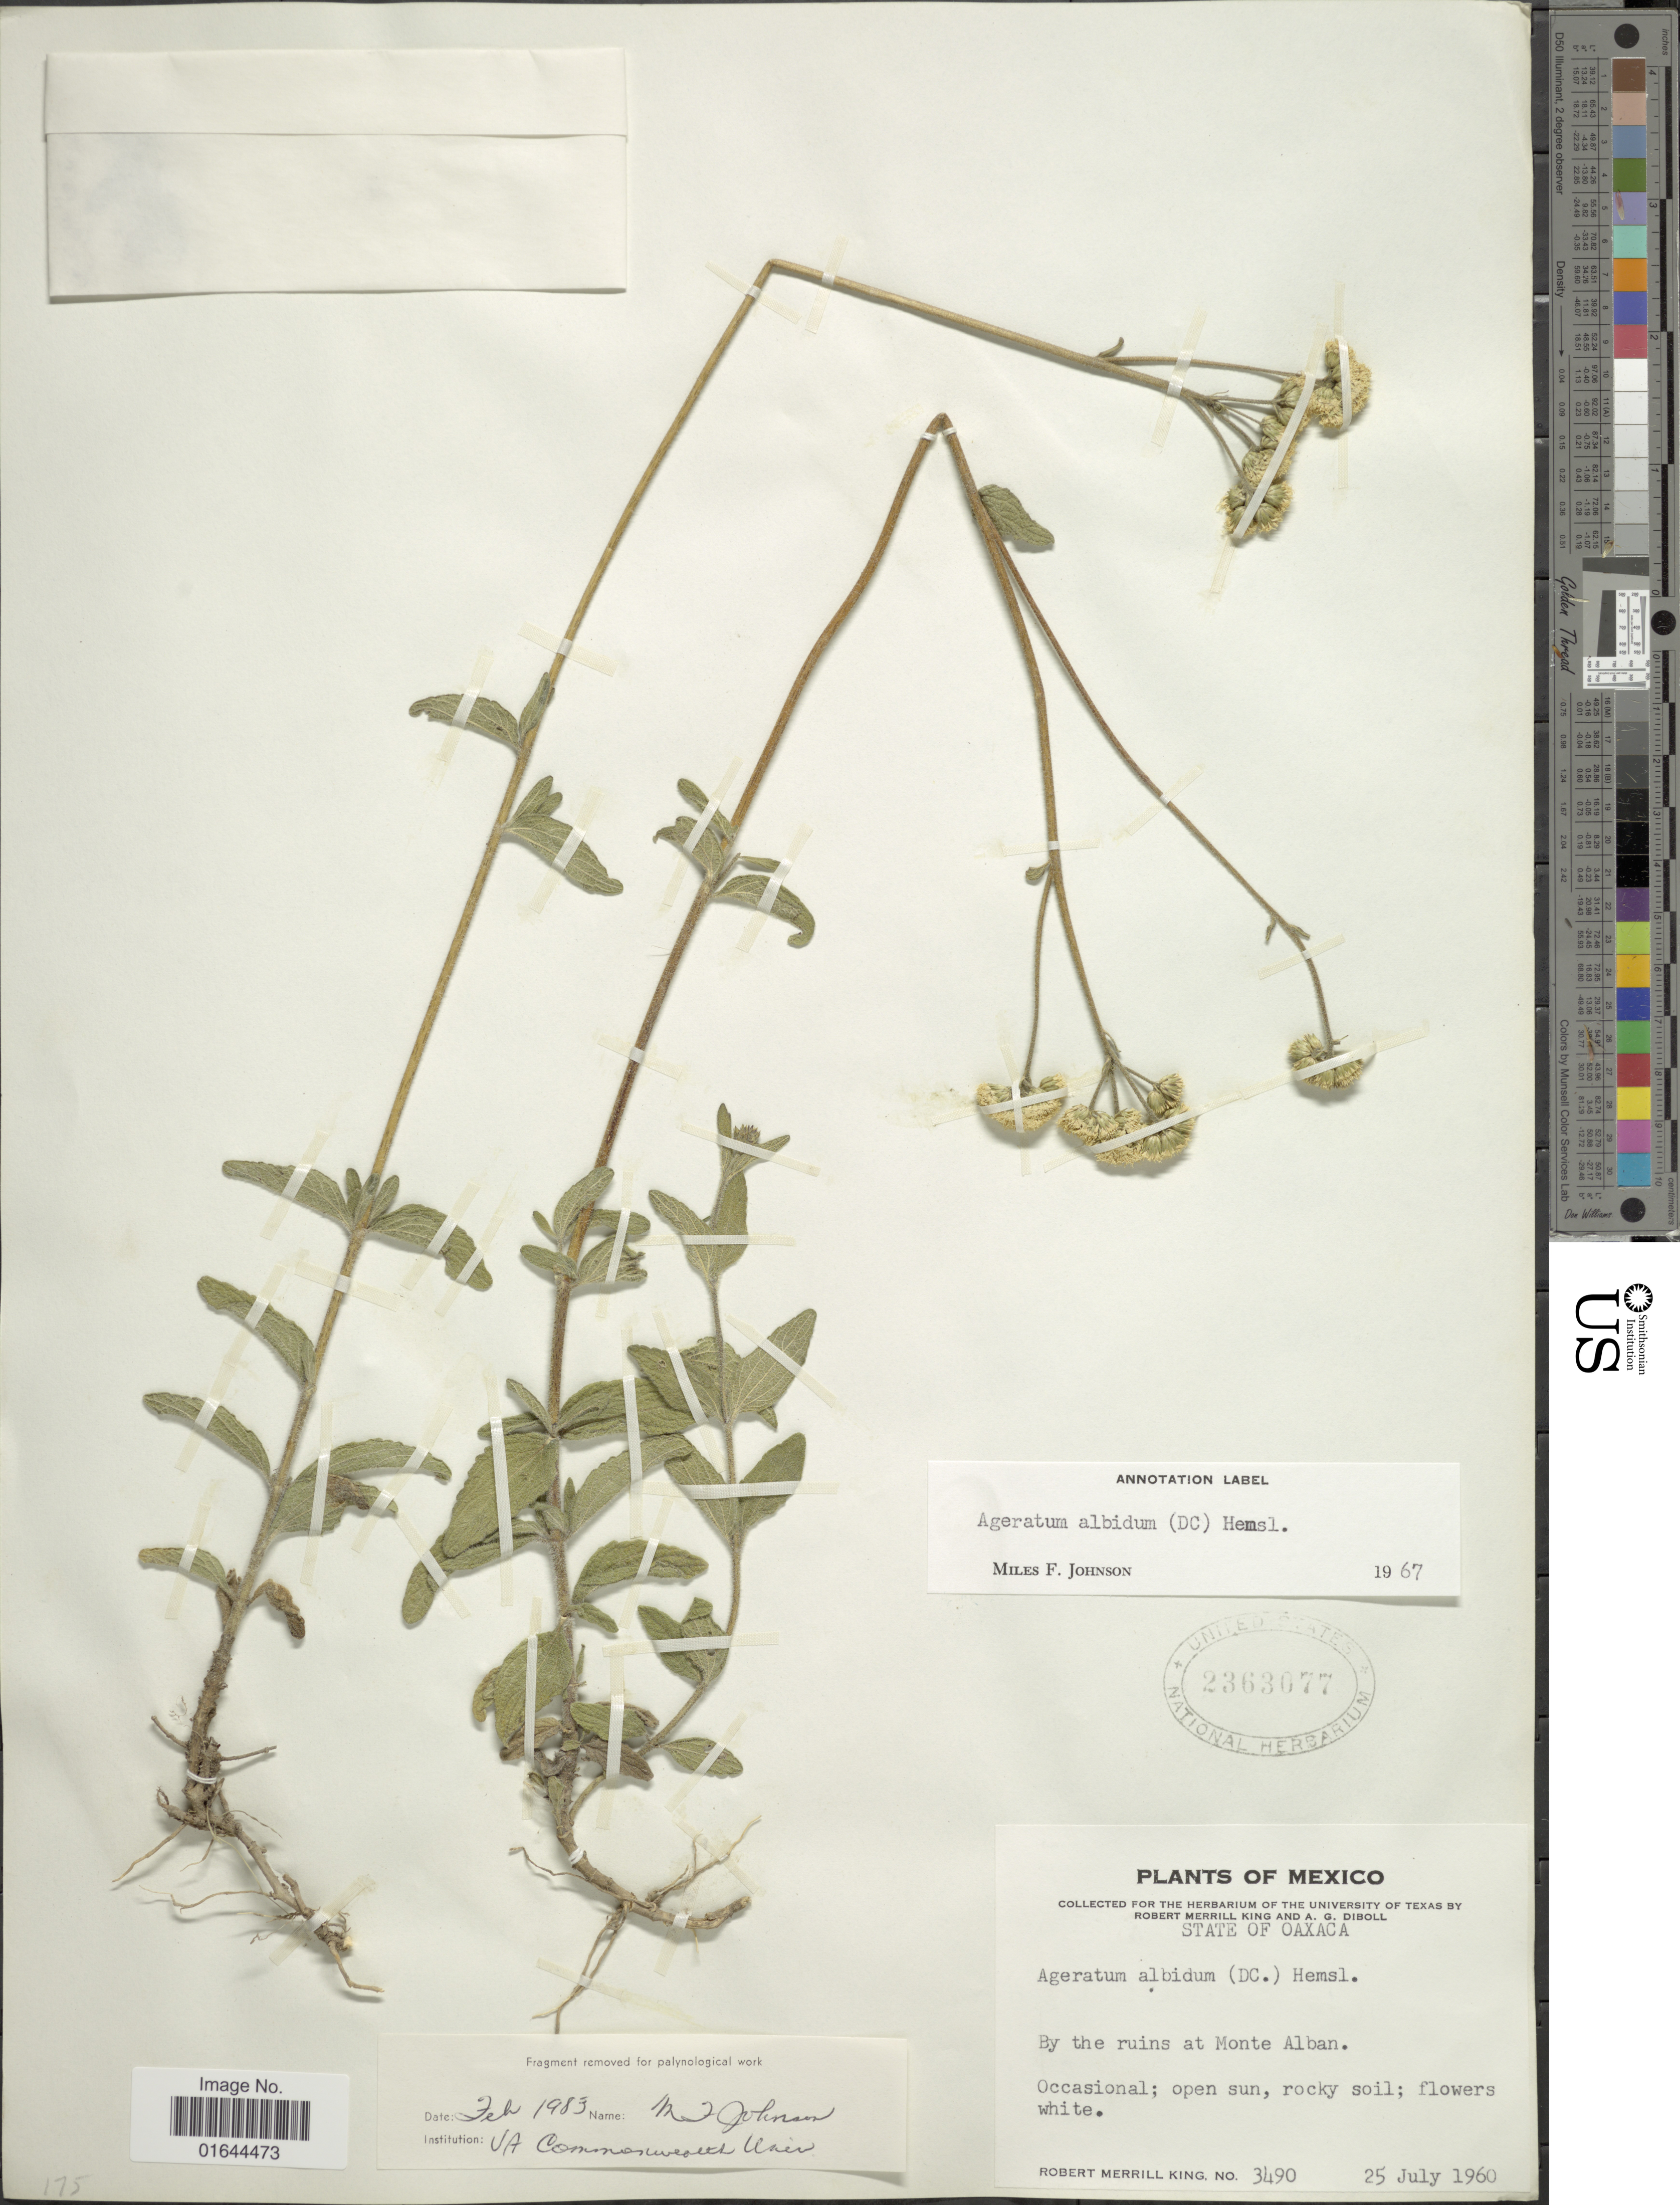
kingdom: Plantae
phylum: Tracheophyta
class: Magnoliopsida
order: Asterales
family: Asteraceae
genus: Ageratum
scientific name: Ageratum albidum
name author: (DC.) Hemsl.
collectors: R. M. King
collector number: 3490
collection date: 1960-07-25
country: Mexico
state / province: Oaxaca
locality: State of Oaxaca. By the ruins at Monte Alban.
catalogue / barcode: US 236307